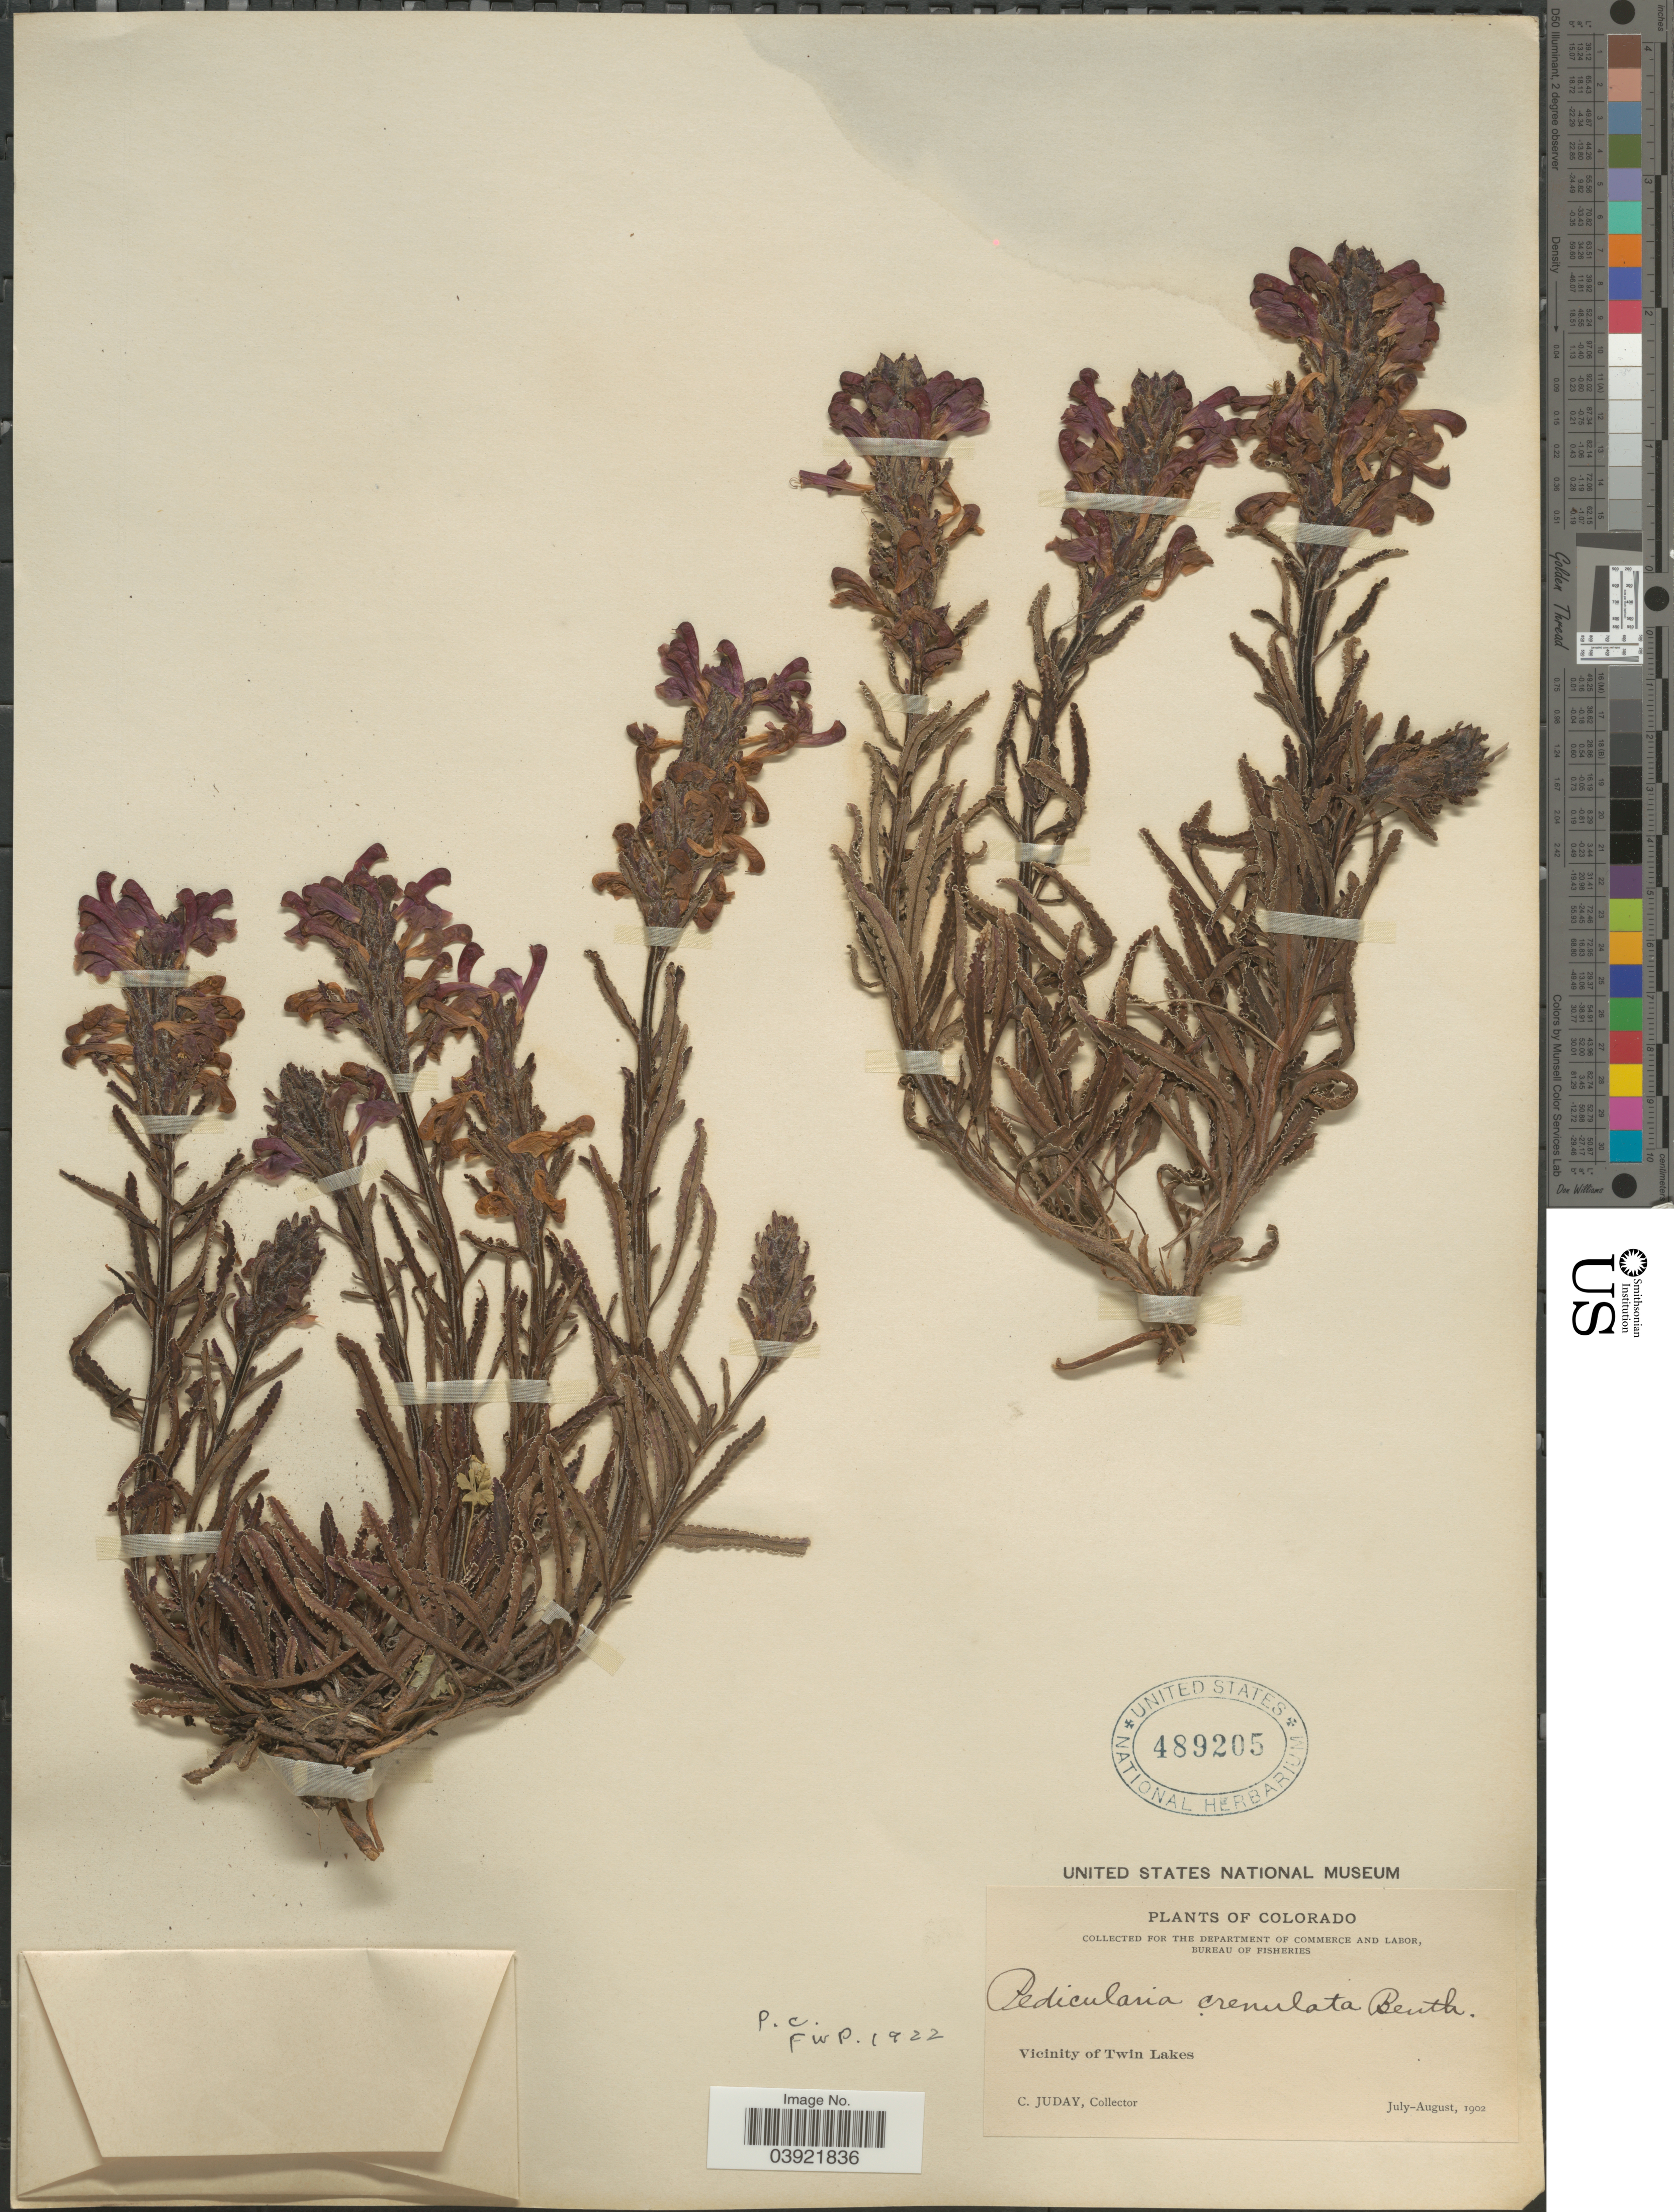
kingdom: Plantae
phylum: Tracheophyta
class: Magnoliopsida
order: Lamiales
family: Orobanchaceae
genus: Pedicularis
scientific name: Pedicularis crenulata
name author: Benth.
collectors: C. Juday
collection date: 1902-07/1902-08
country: United States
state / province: Colorado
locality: Vicinity of Twin Lakes.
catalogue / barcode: US 489205